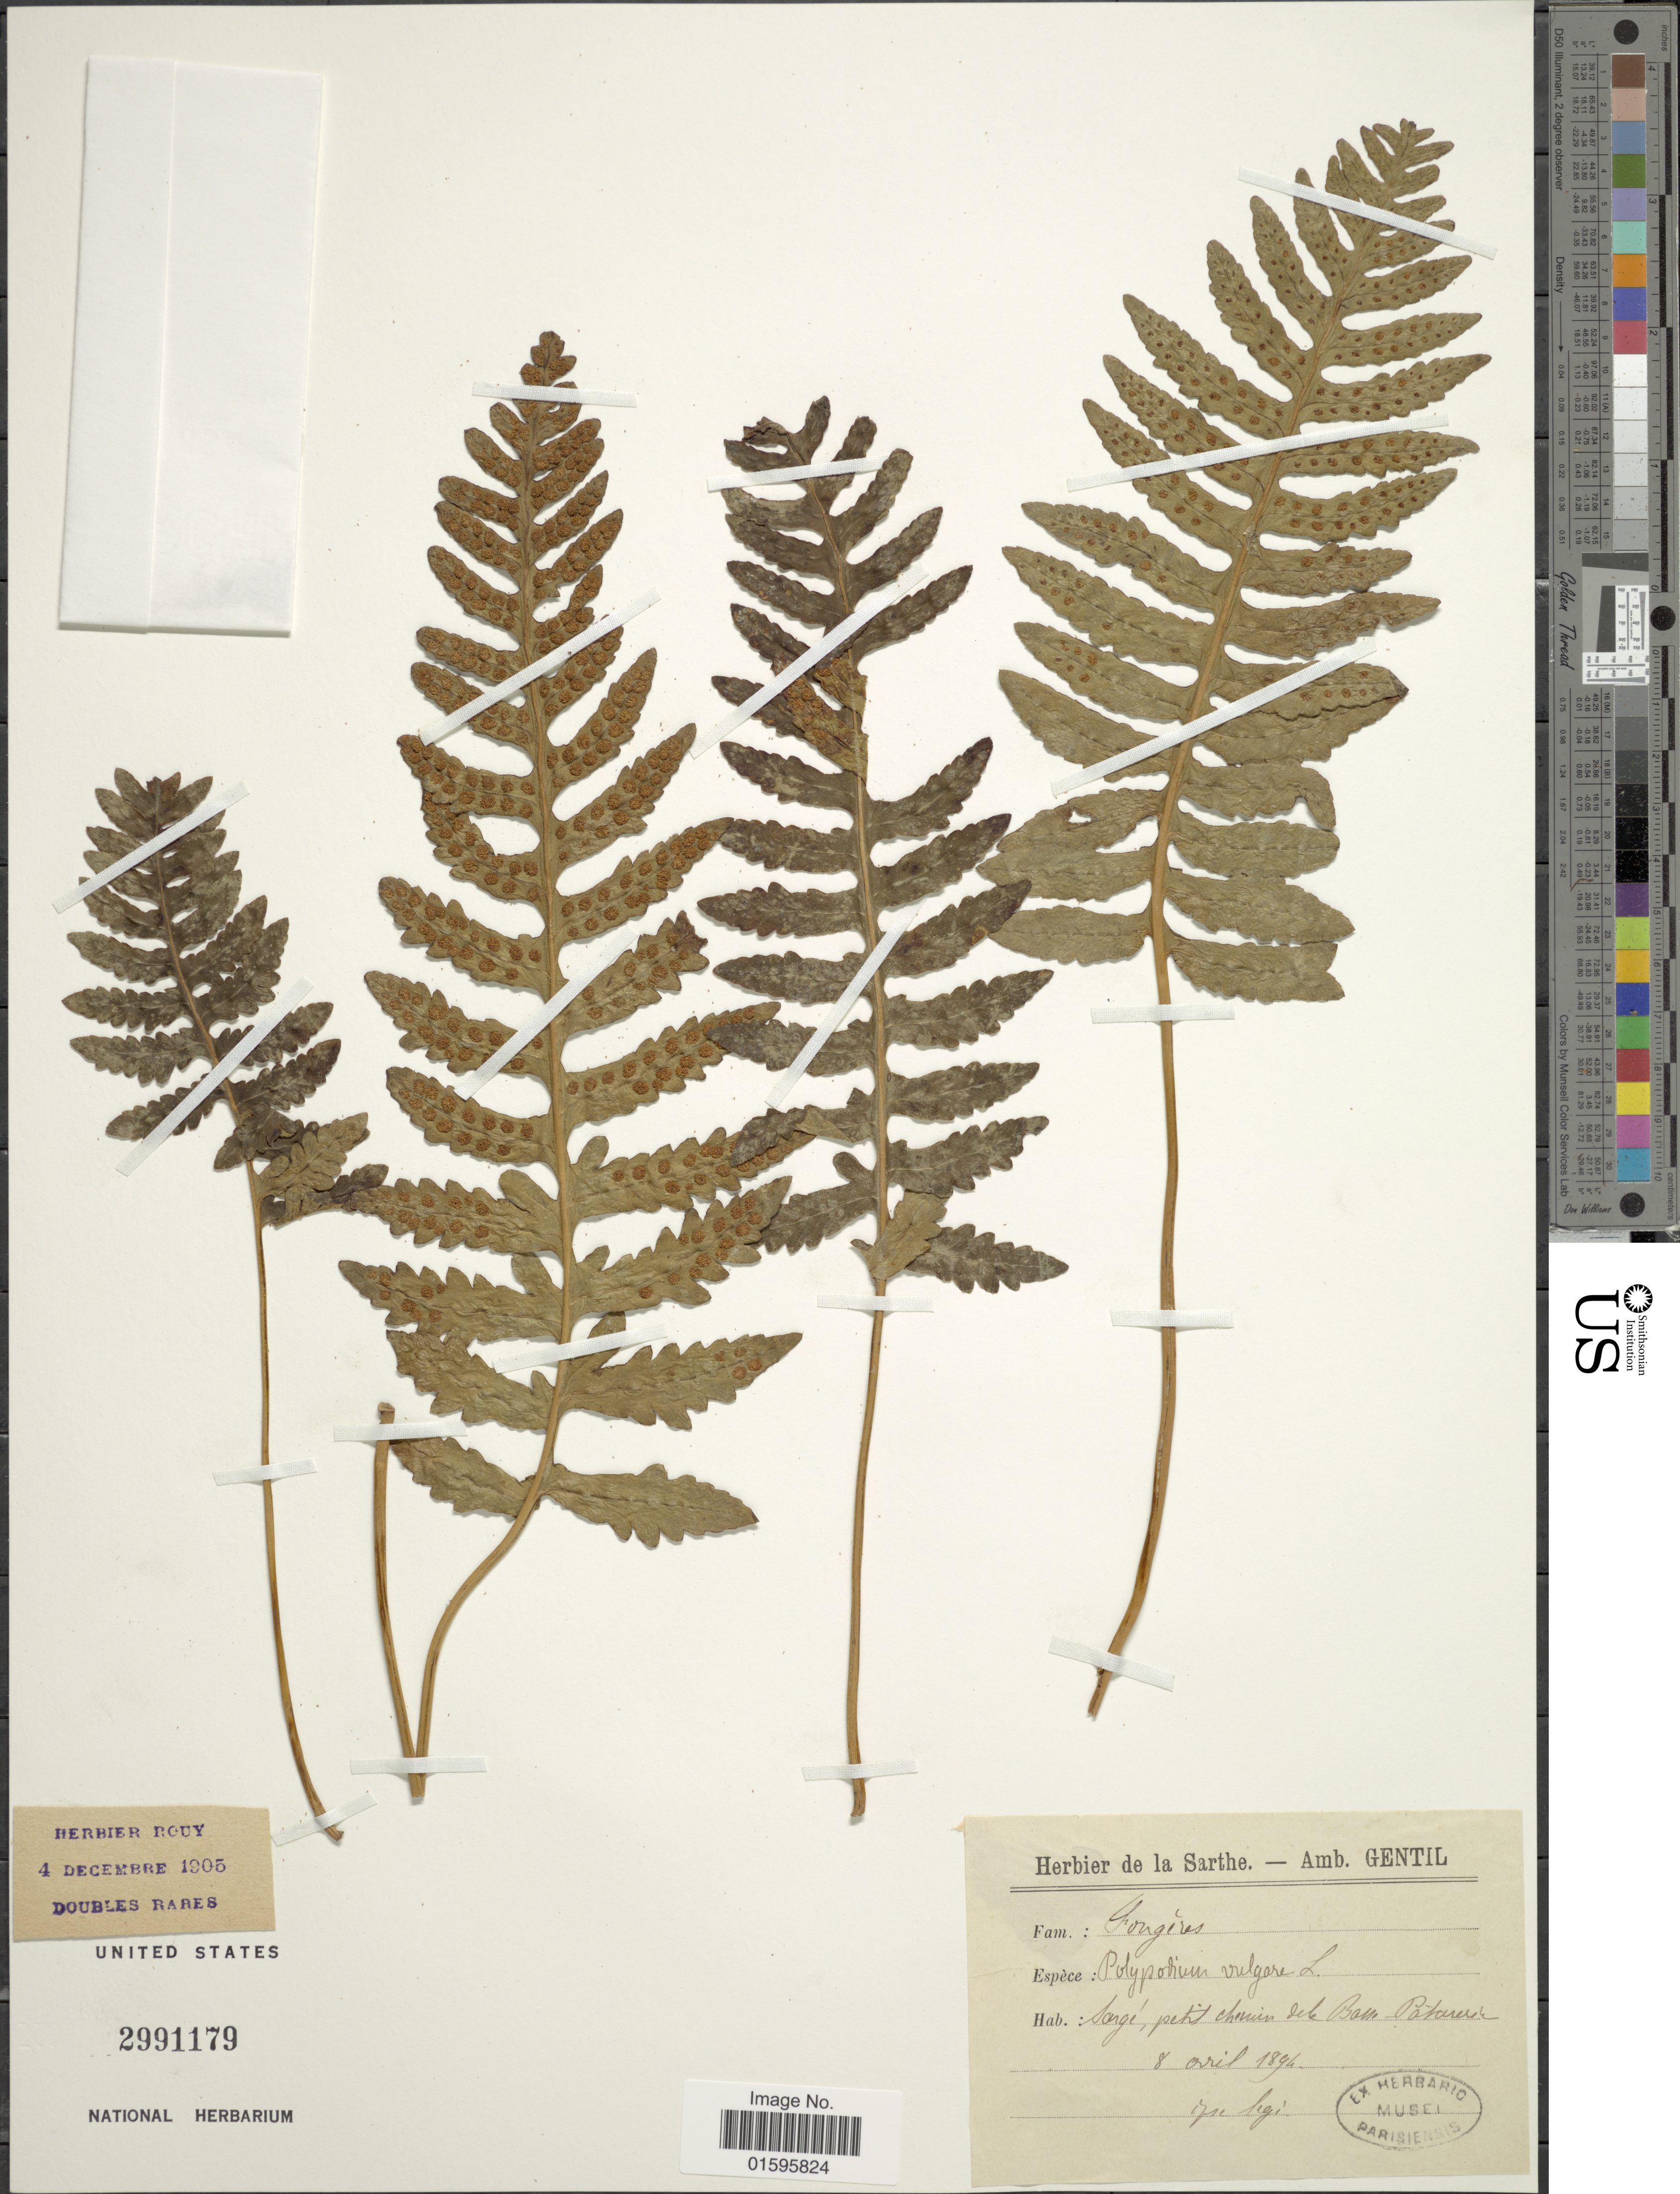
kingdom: Plantae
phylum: Tracheophyta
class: Polypodiopsida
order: Polypodiales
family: Polypodiaceae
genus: Polypodium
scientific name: Polypodium vulgare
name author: L.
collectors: A. Gentil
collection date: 1894-04-08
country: France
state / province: Pays de la Loire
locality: Sarge, petite chenim del Bass Patar [illegible text] [interpreted]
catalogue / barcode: US 2991179